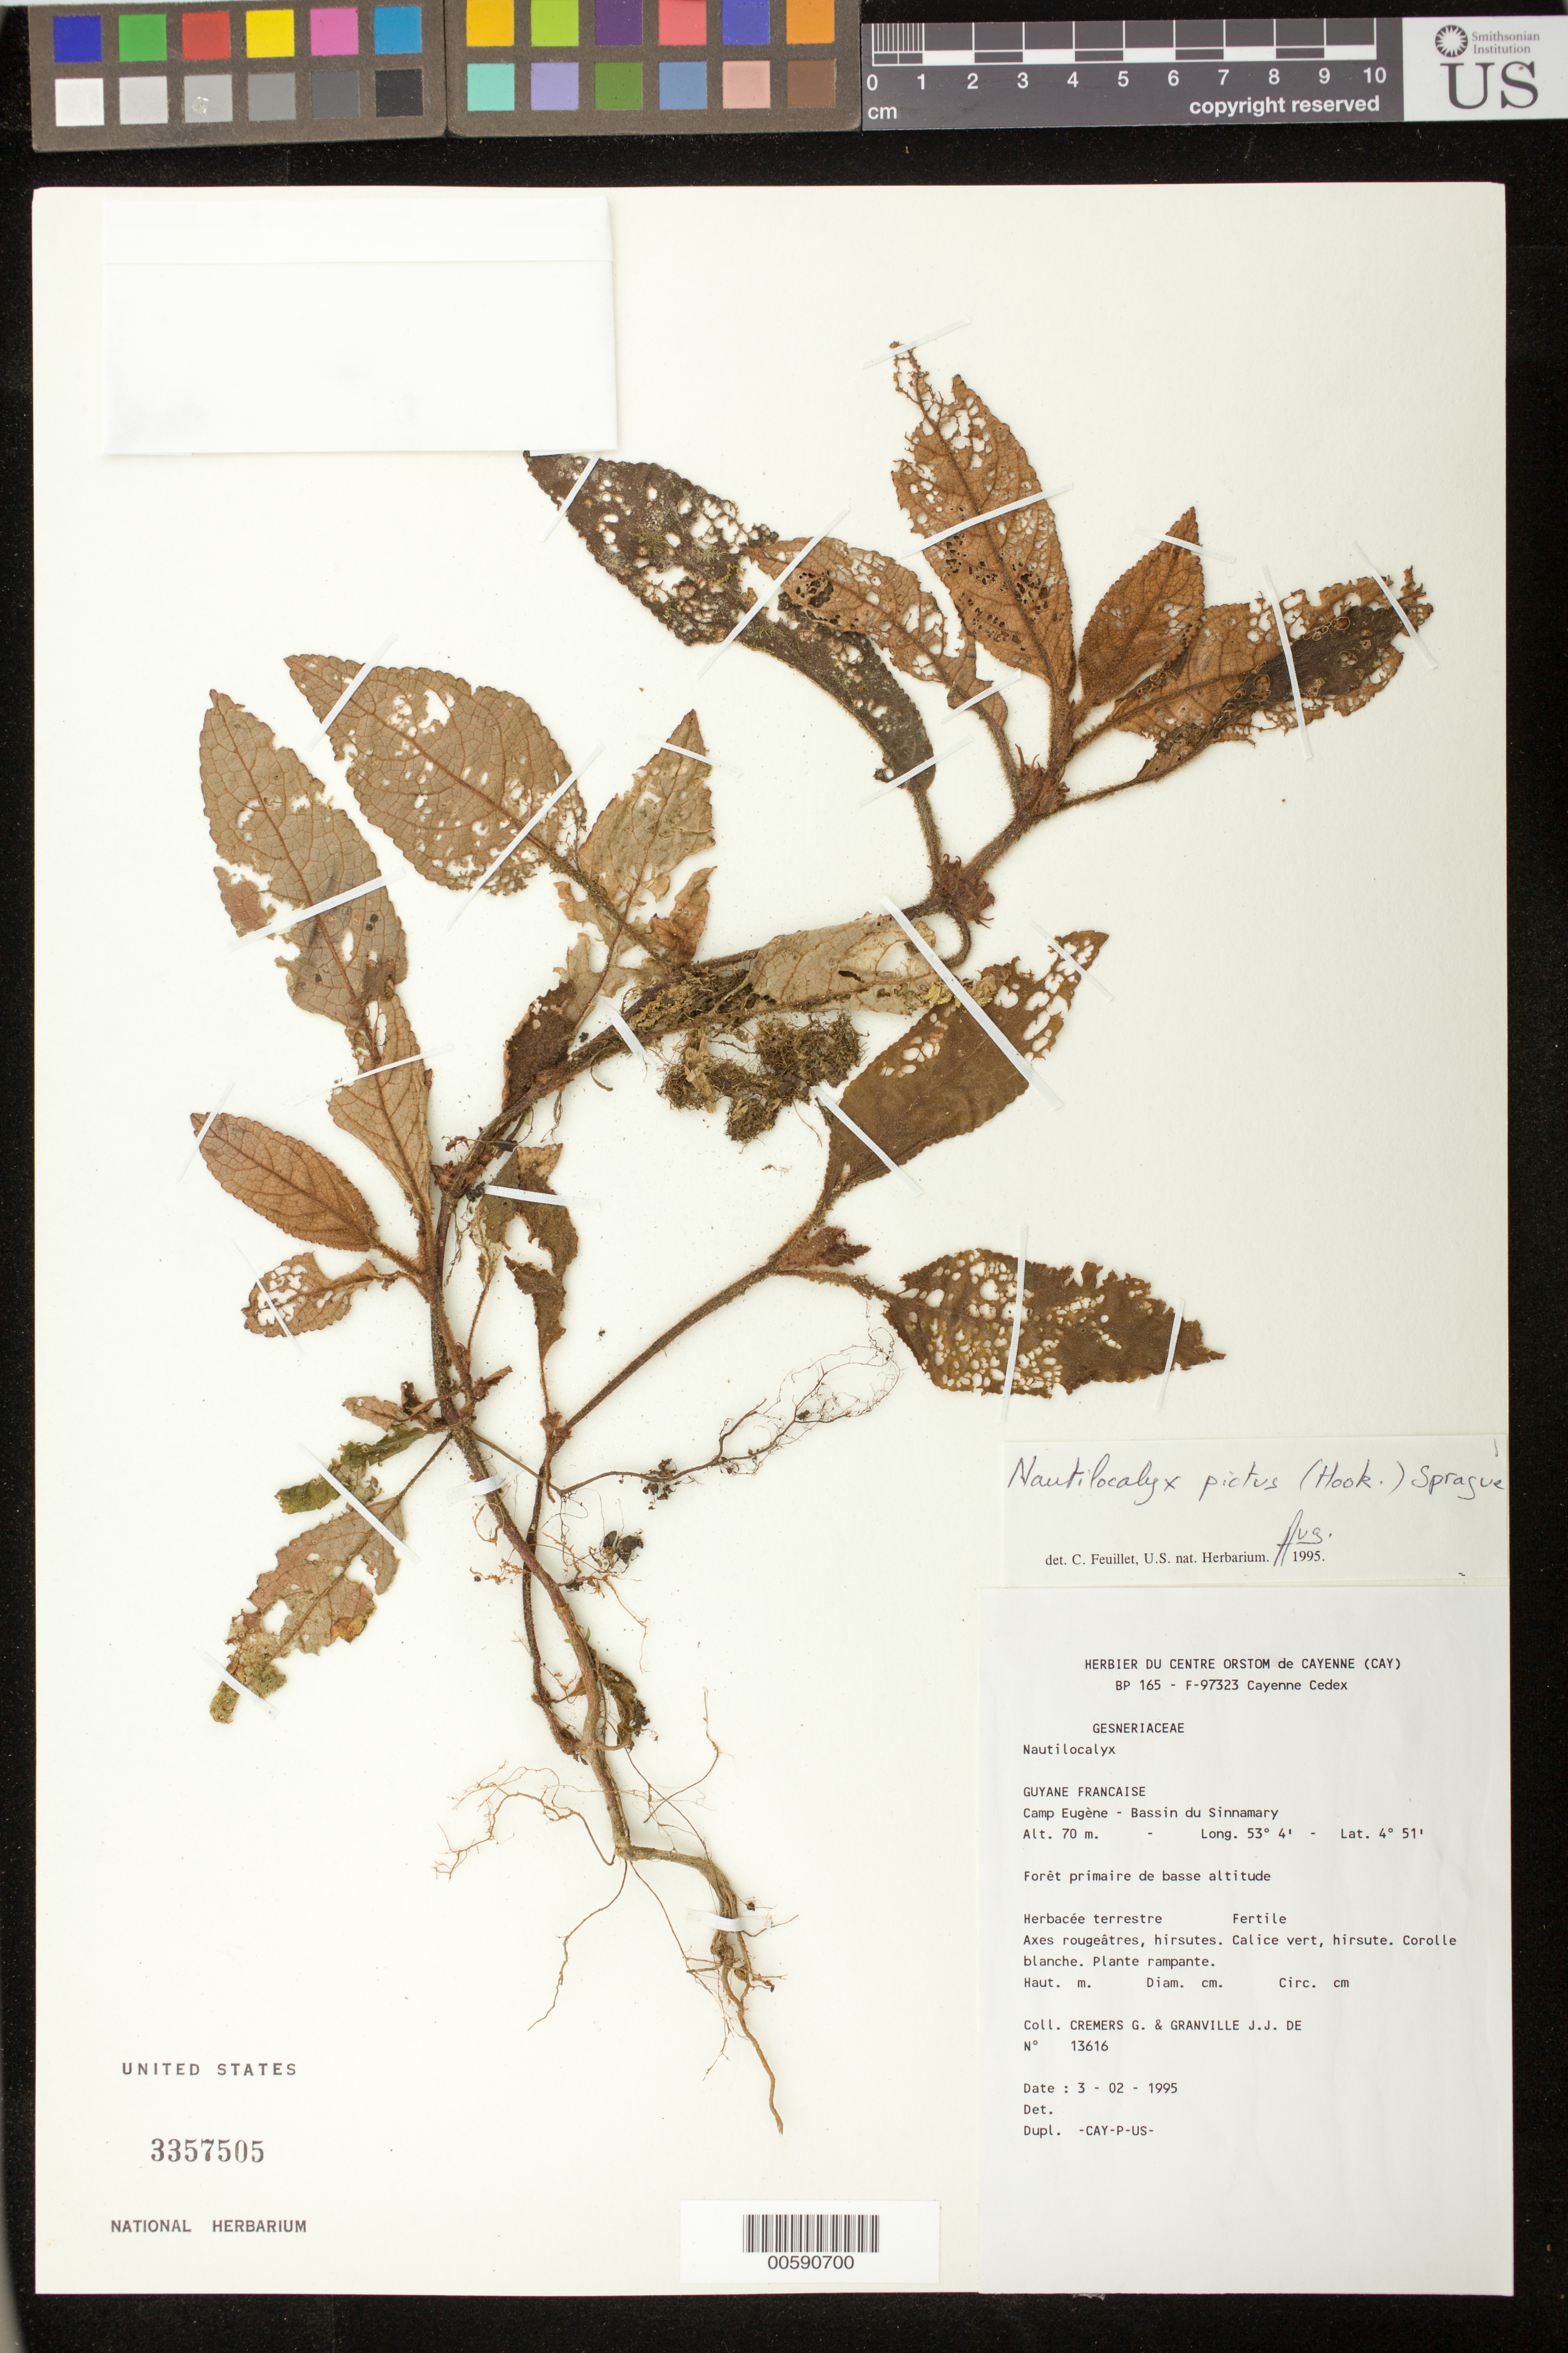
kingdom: Plantae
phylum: Tracheophyta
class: Magnoliopsida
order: Lamiales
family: Gesneriaceae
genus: Nautilocalyx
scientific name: Nautilocalyx pictus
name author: (Hook.) Sprague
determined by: Skog, Laurence E.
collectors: G. Cremers & J.-J. de Granville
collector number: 13616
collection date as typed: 03 Feb 1995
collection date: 1995-02-03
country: French Guiana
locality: Camp Eugène, bassin du Sinnamary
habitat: Forêt primaire de basse altitude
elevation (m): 70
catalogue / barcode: US 3357505